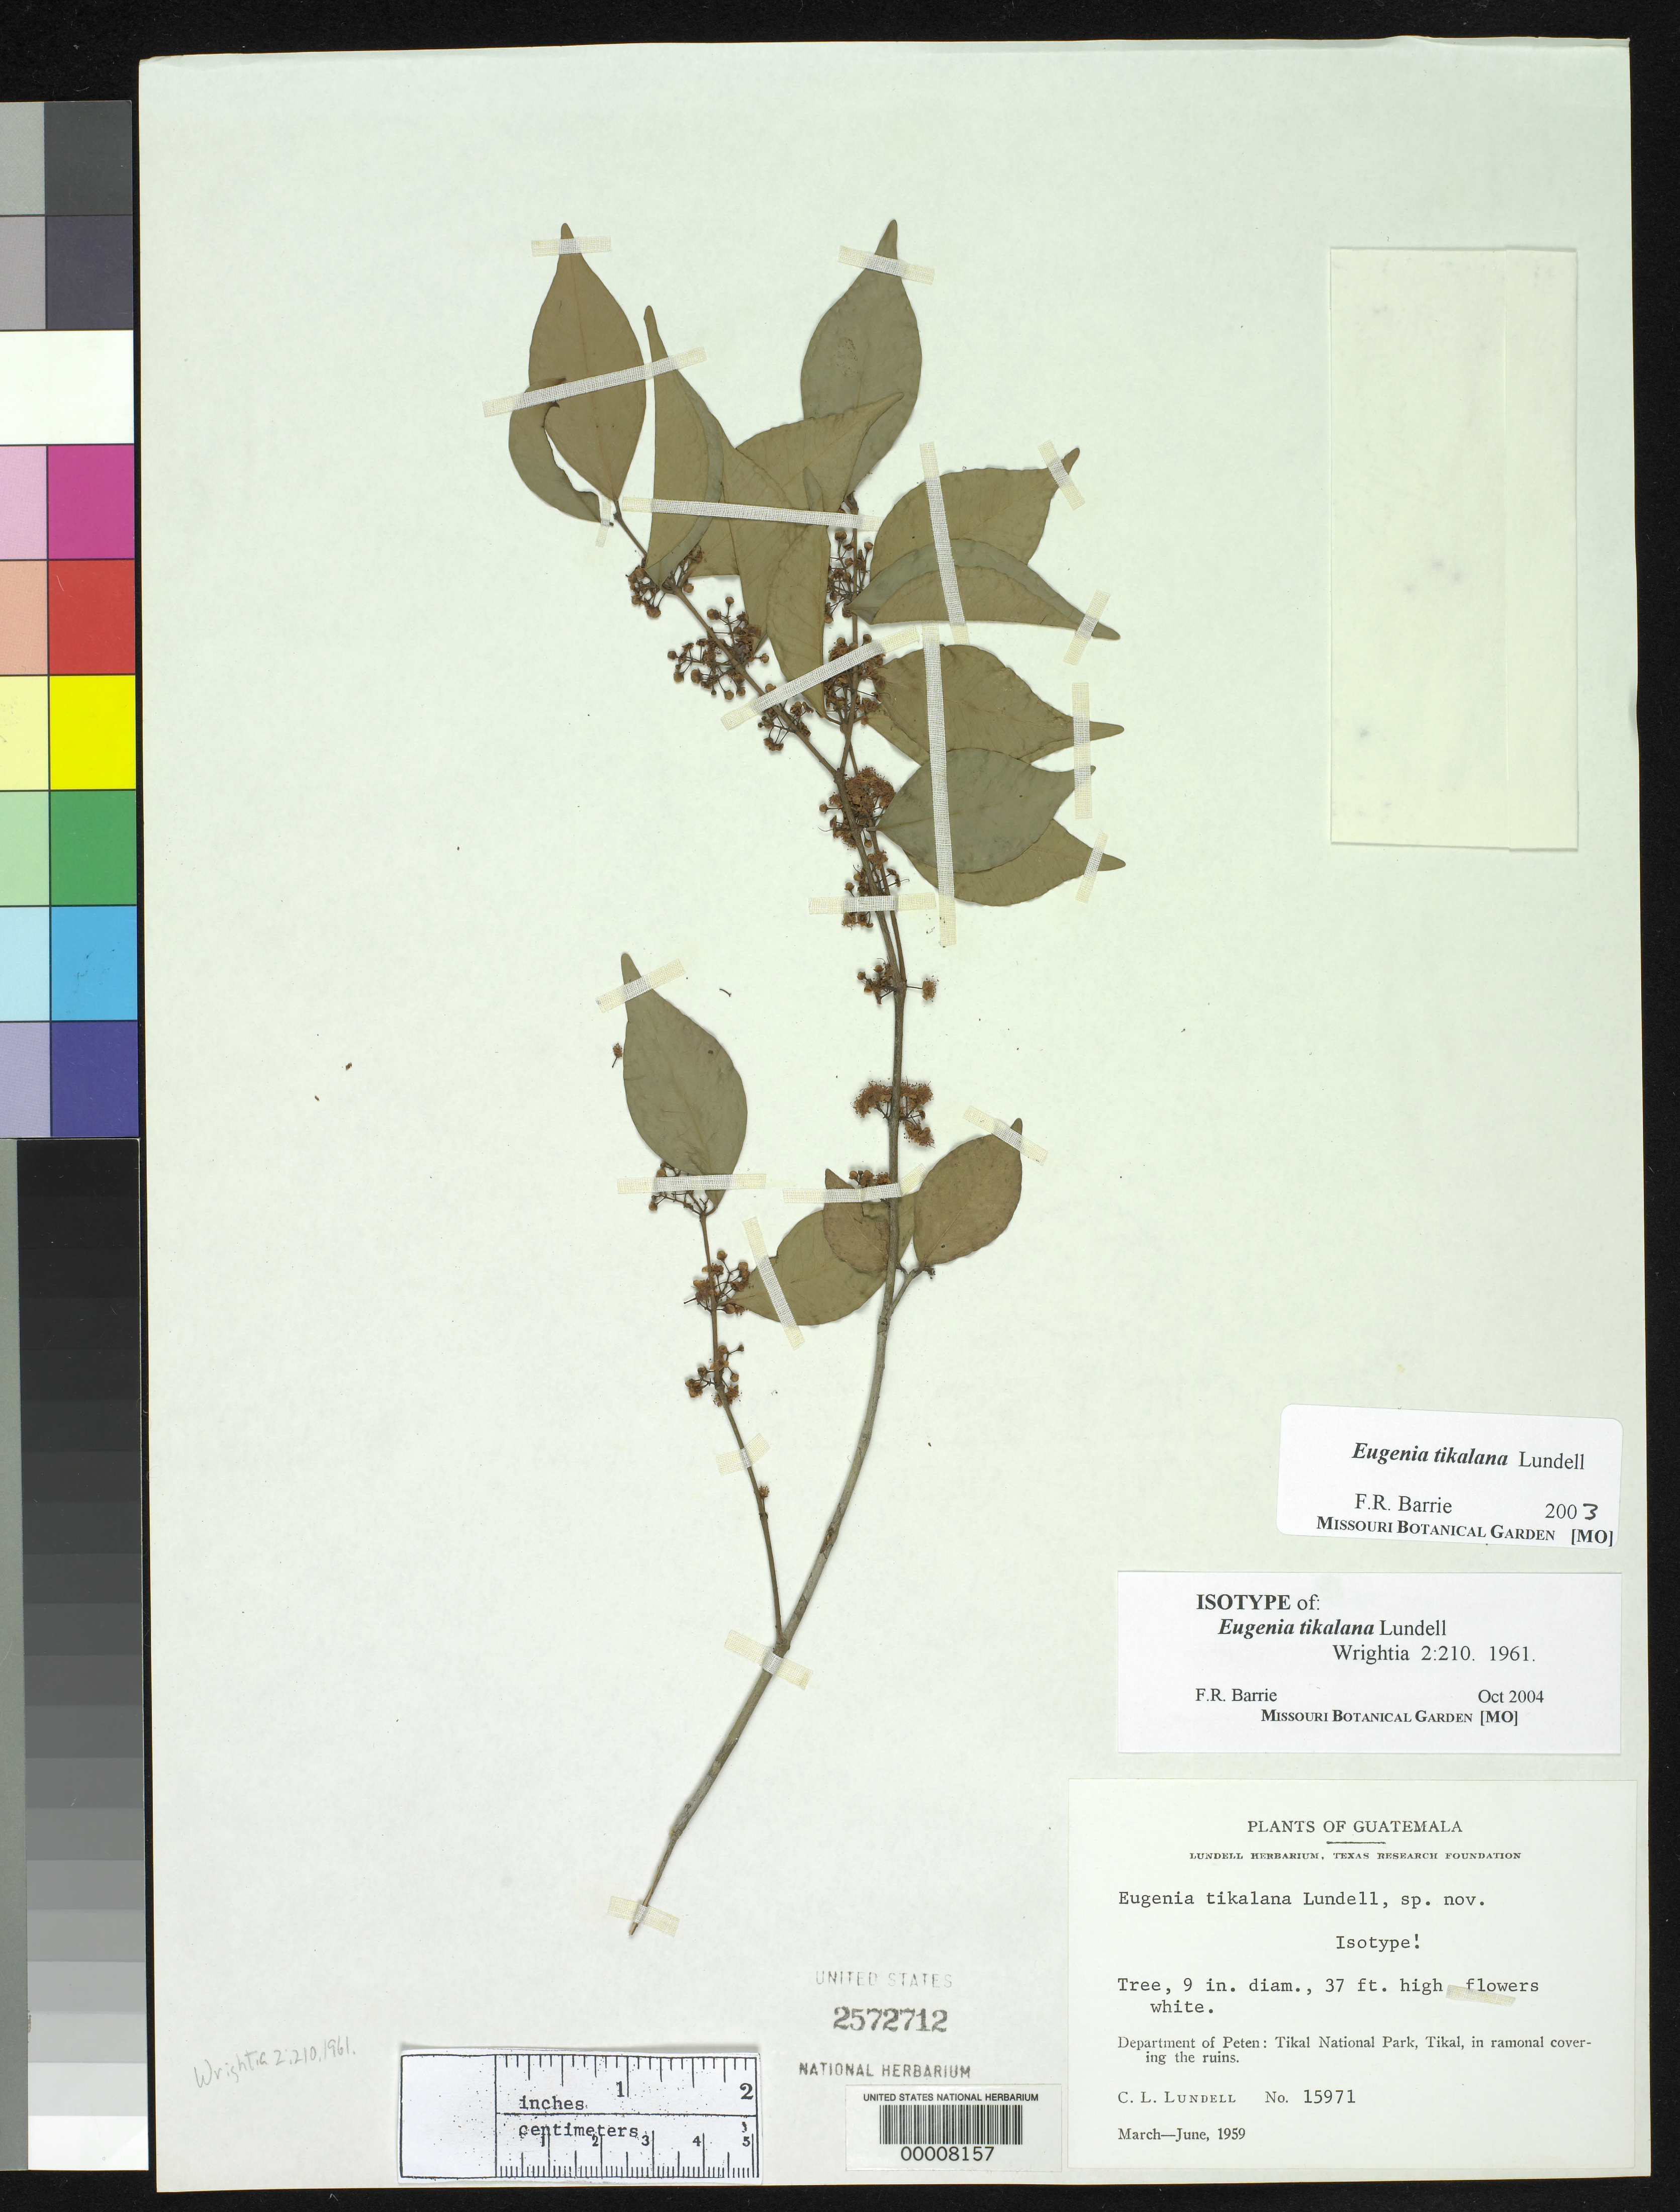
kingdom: Plantae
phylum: Tracheophyta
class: Magnoliopsida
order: Myrtales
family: Myrtaceae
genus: Eugenia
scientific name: Eugenia tikalana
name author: Lundell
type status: Isotype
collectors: C. L. Lundell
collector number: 15971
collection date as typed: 08 May 1959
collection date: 1959-05-08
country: Guatemala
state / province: El Petén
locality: Tikal National Park, Tikal.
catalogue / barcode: US 2572712